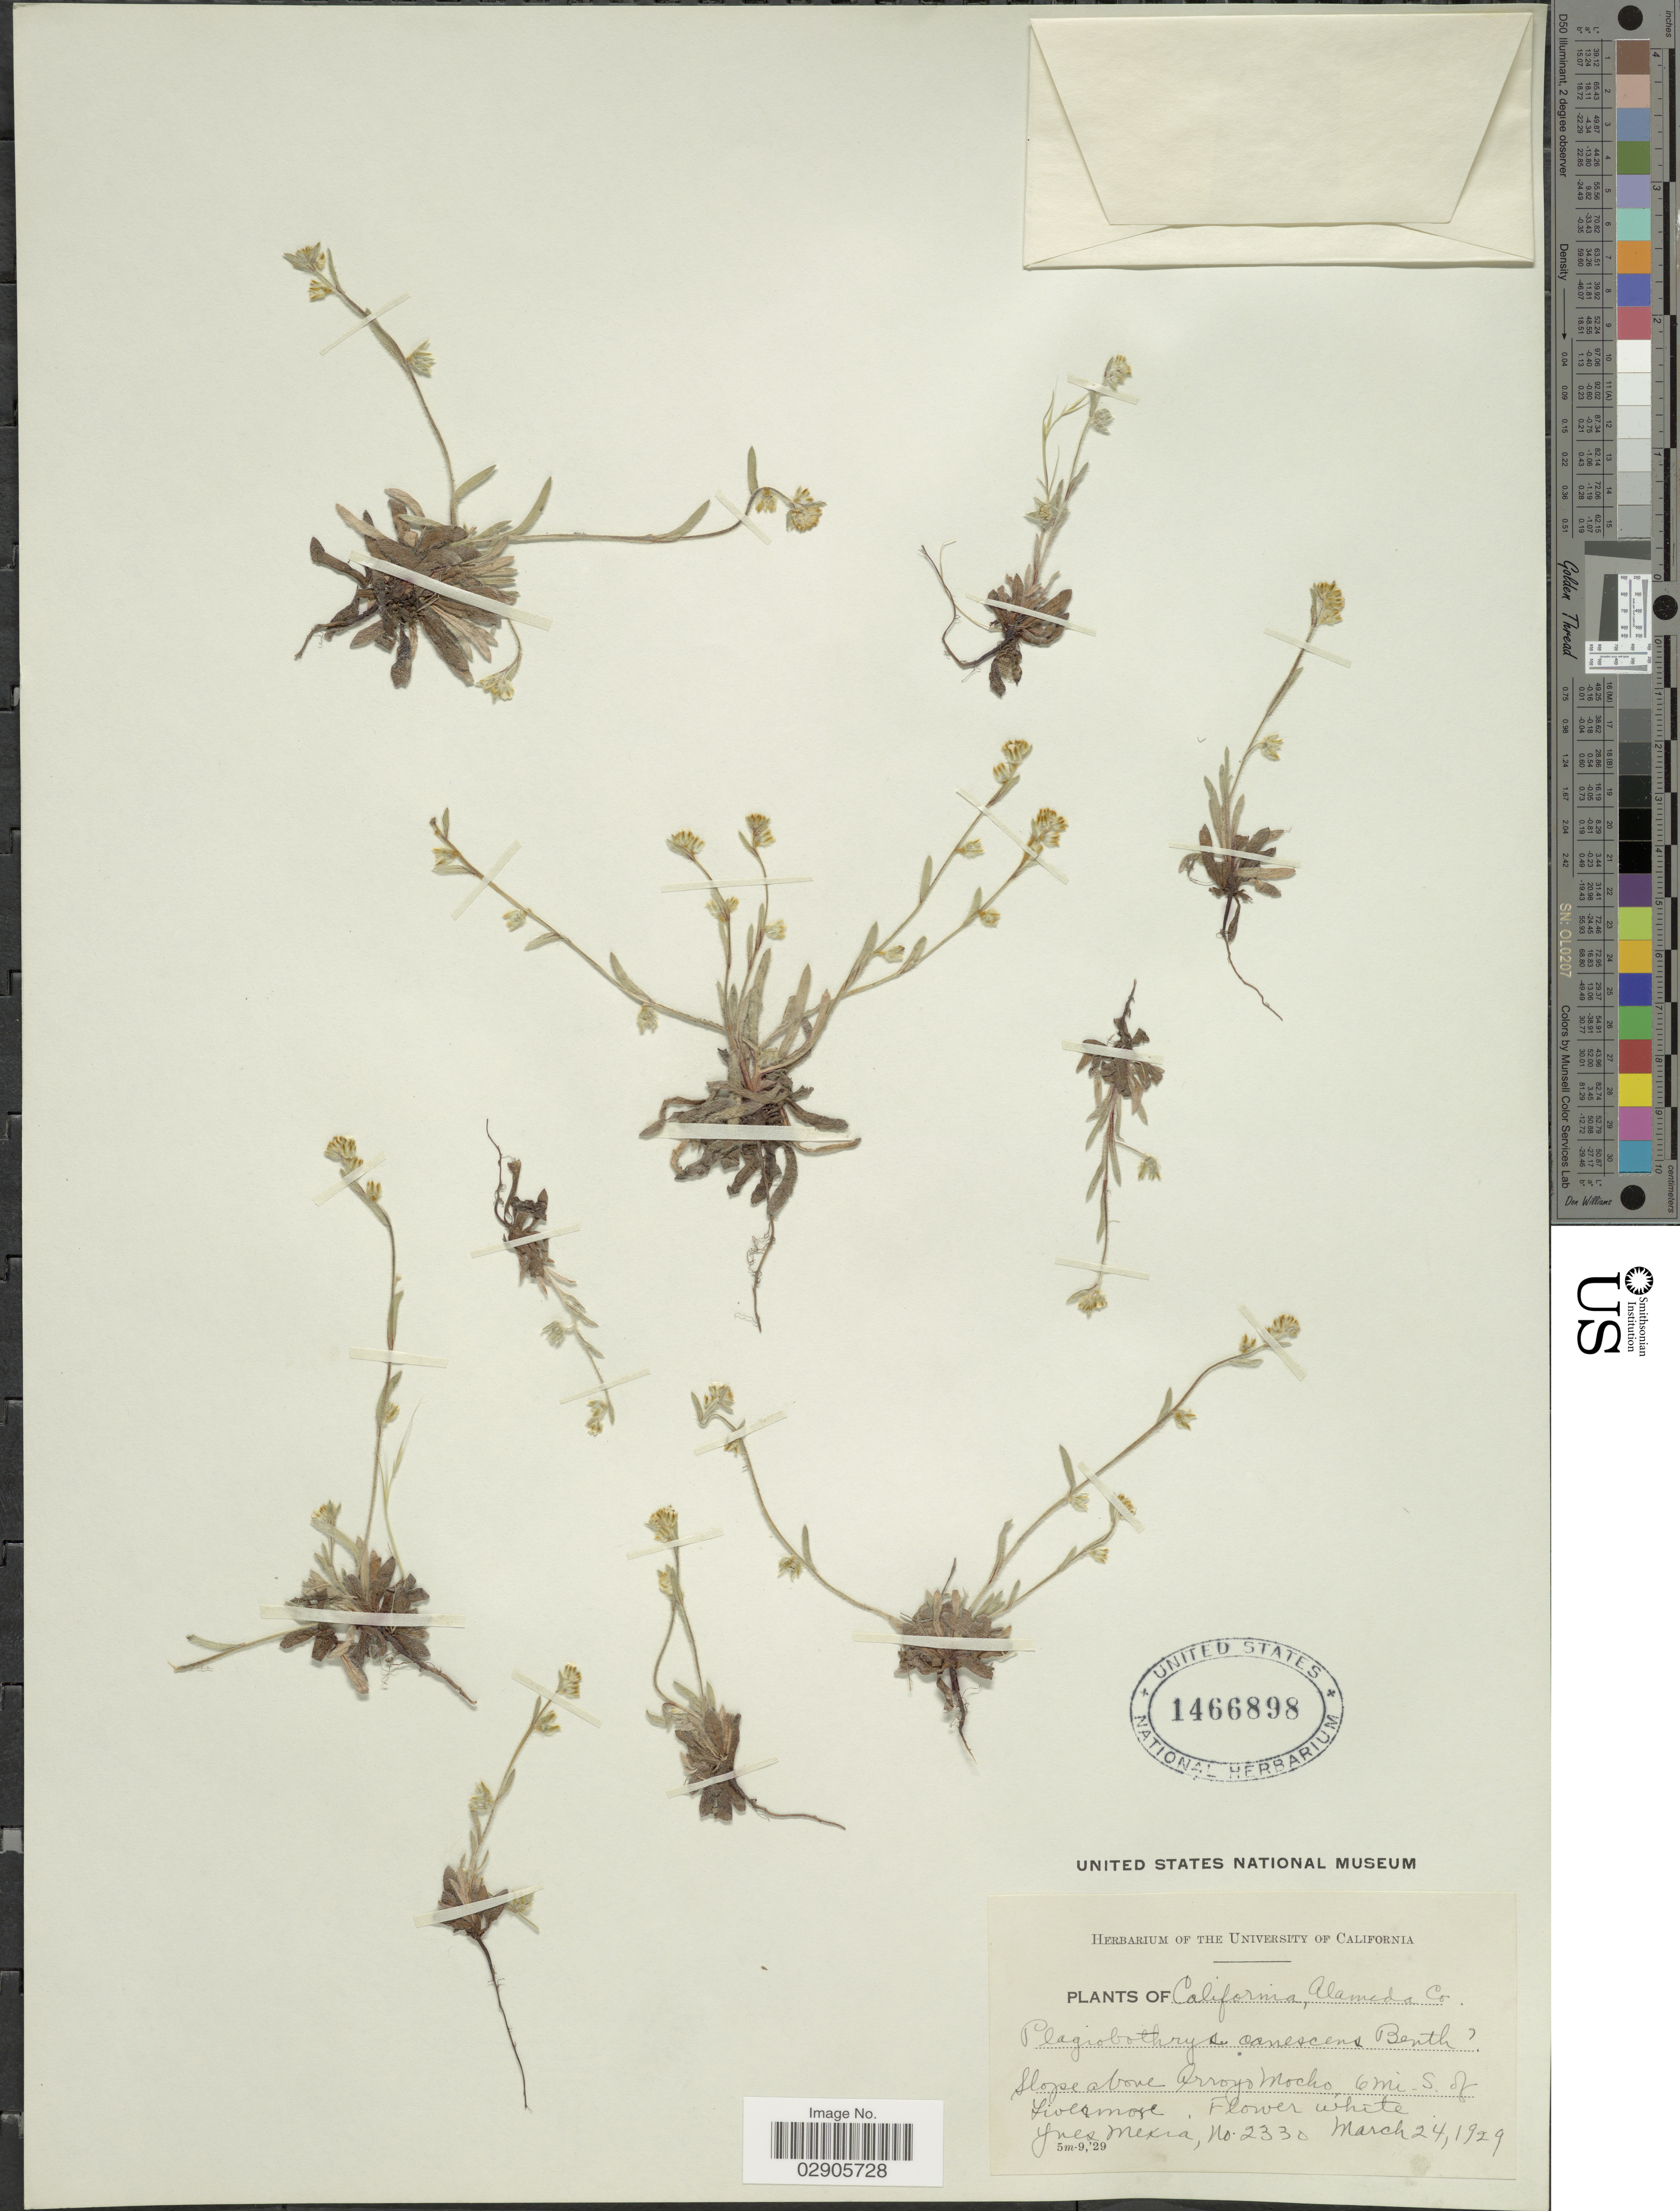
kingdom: Plantae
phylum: Tracheophyta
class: Magnoliopsida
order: Boraginales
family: Boraginaceae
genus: Plagiobothrys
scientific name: Plagiobothrys canescens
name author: Benth.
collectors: Y. Mexia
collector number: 2330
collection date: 1929-03-24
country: United States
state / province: California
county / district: Alameda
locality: Alameda Co. Slope above Arroyo Mocho, 6 mi. S. of Livermore.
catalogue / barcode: US 1466898